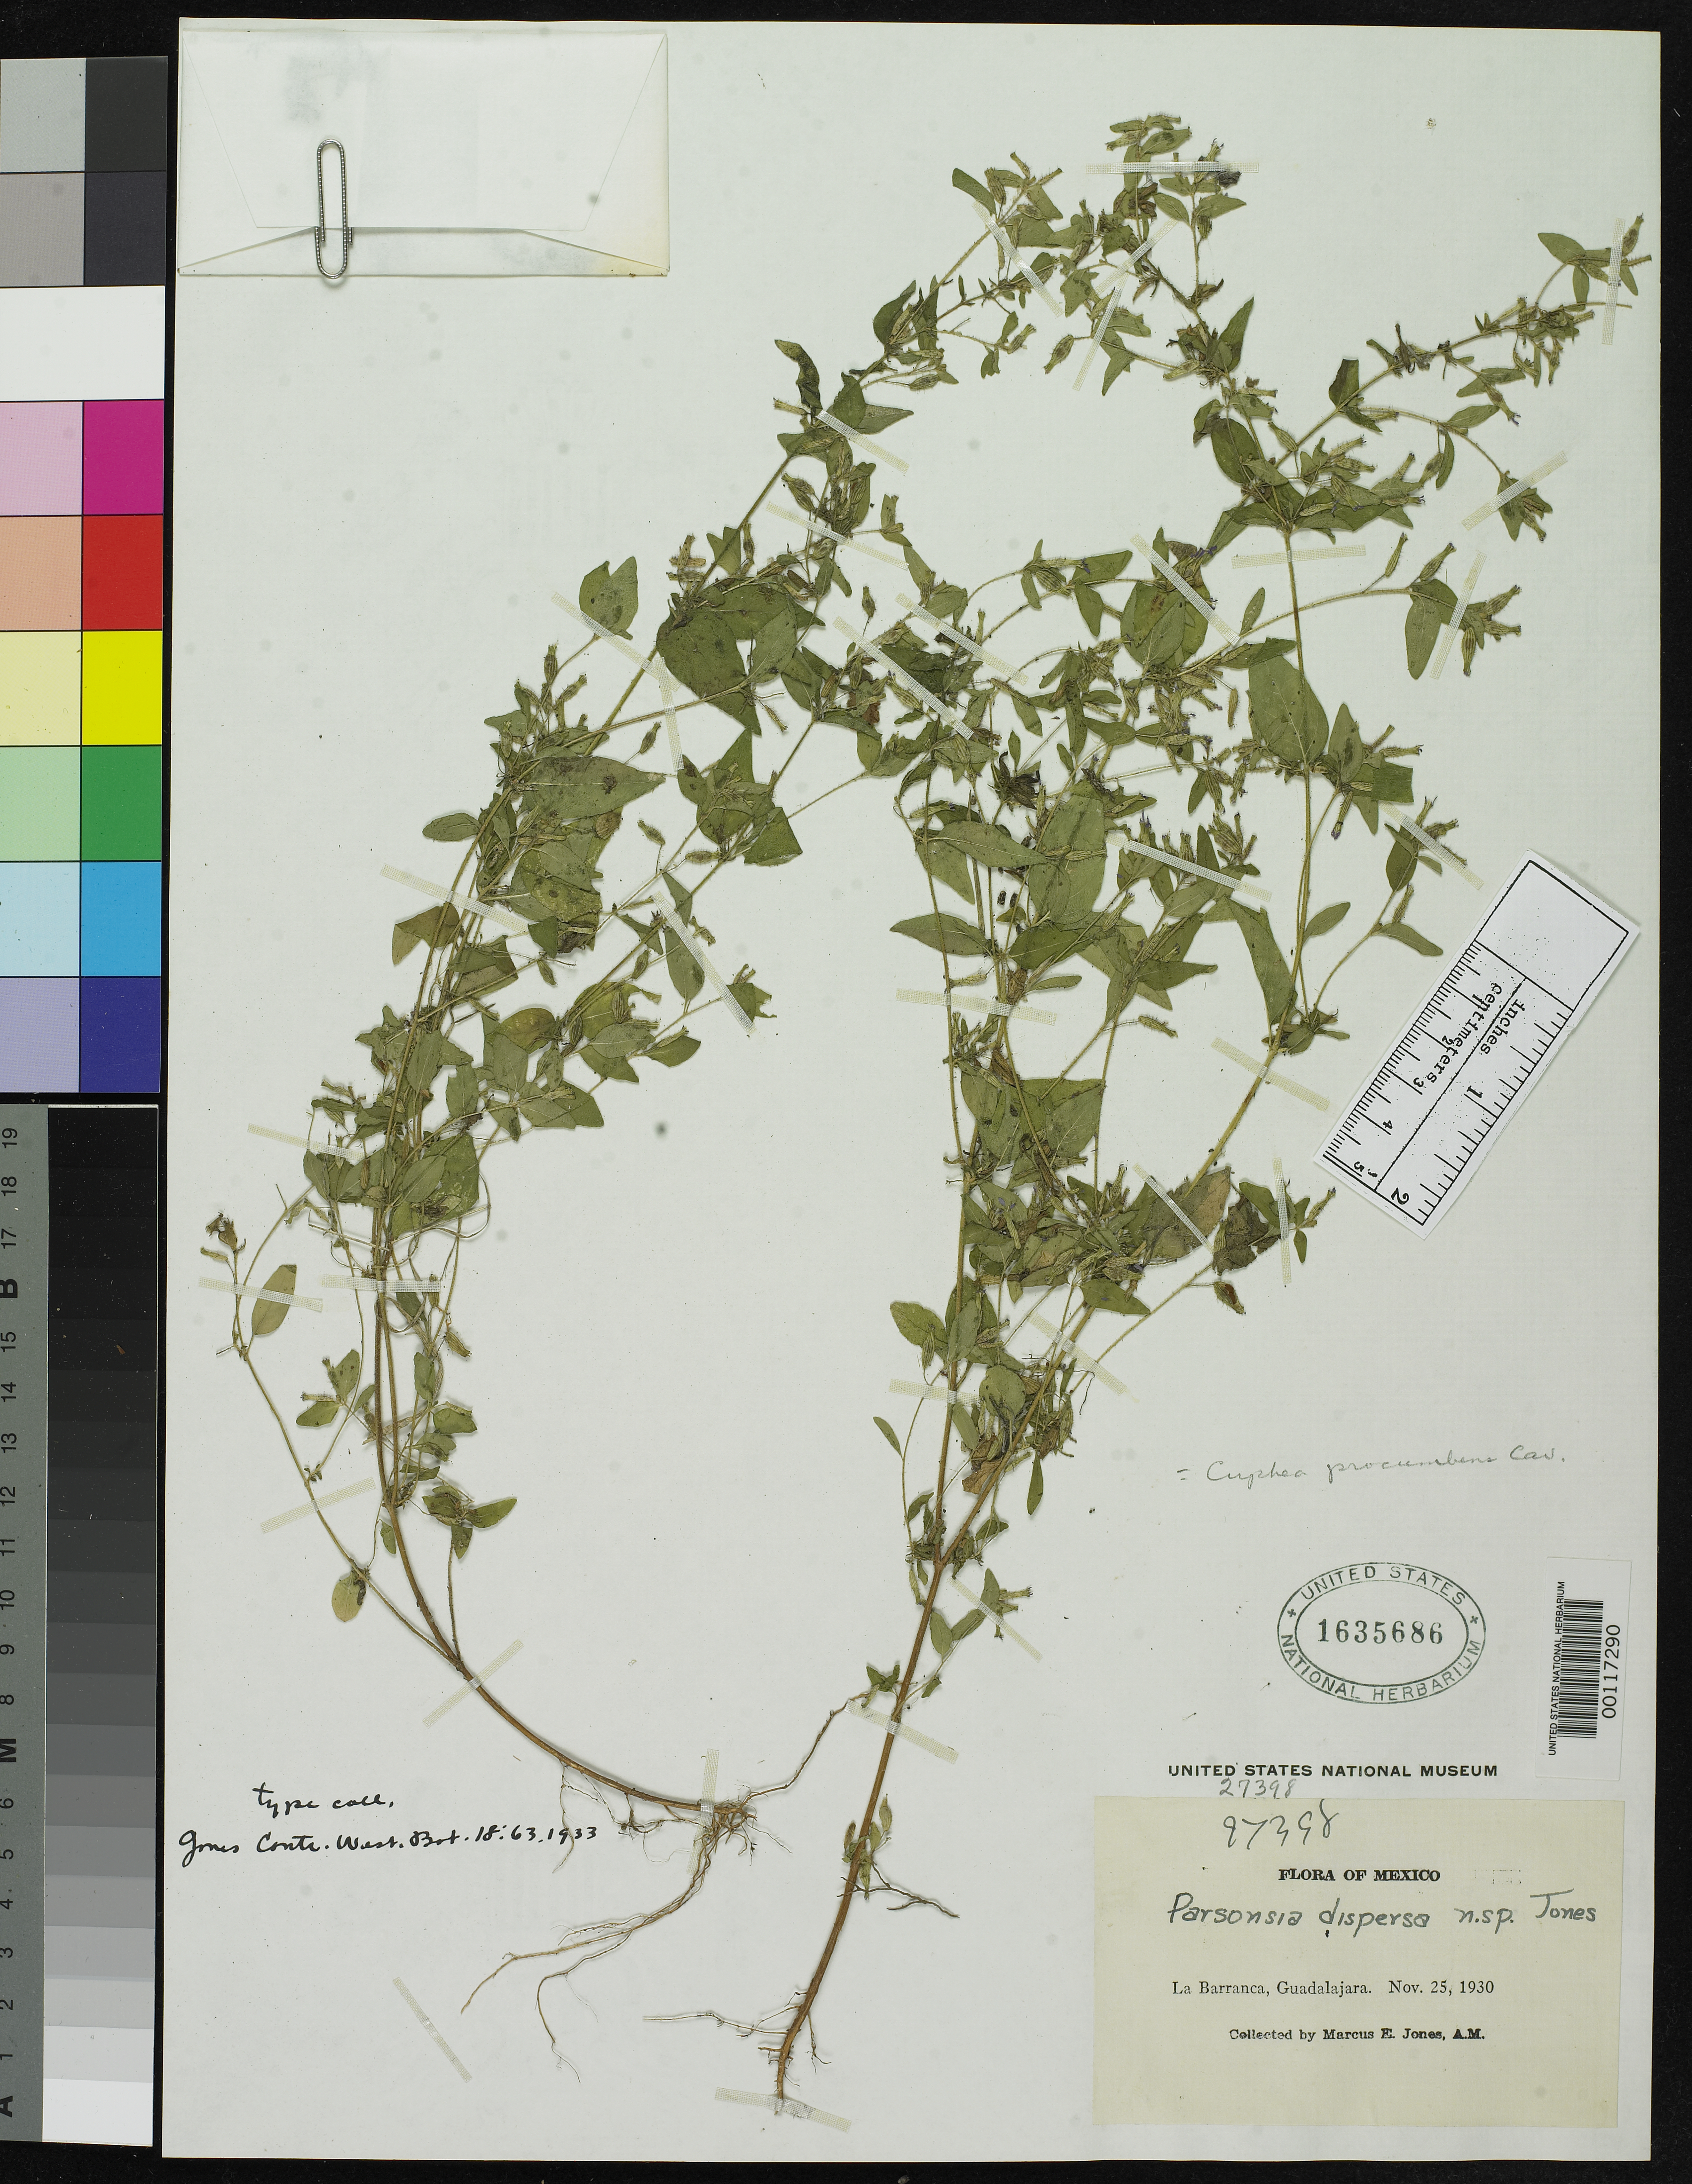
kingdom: Plantae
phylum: Tracheophyta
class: Magnoliopsida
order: Myrtales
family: Lythraceae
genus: Parsonsia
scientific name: Parsonsia dispersa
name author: M.E. Jones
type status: Isotype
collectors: M. E. Jones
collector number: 27398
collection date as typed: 25 Nov 1930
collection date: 1930-11-25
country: Mexico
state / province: Jalisco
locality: Guadalajara, La Barranca.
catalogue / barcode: US 1635686